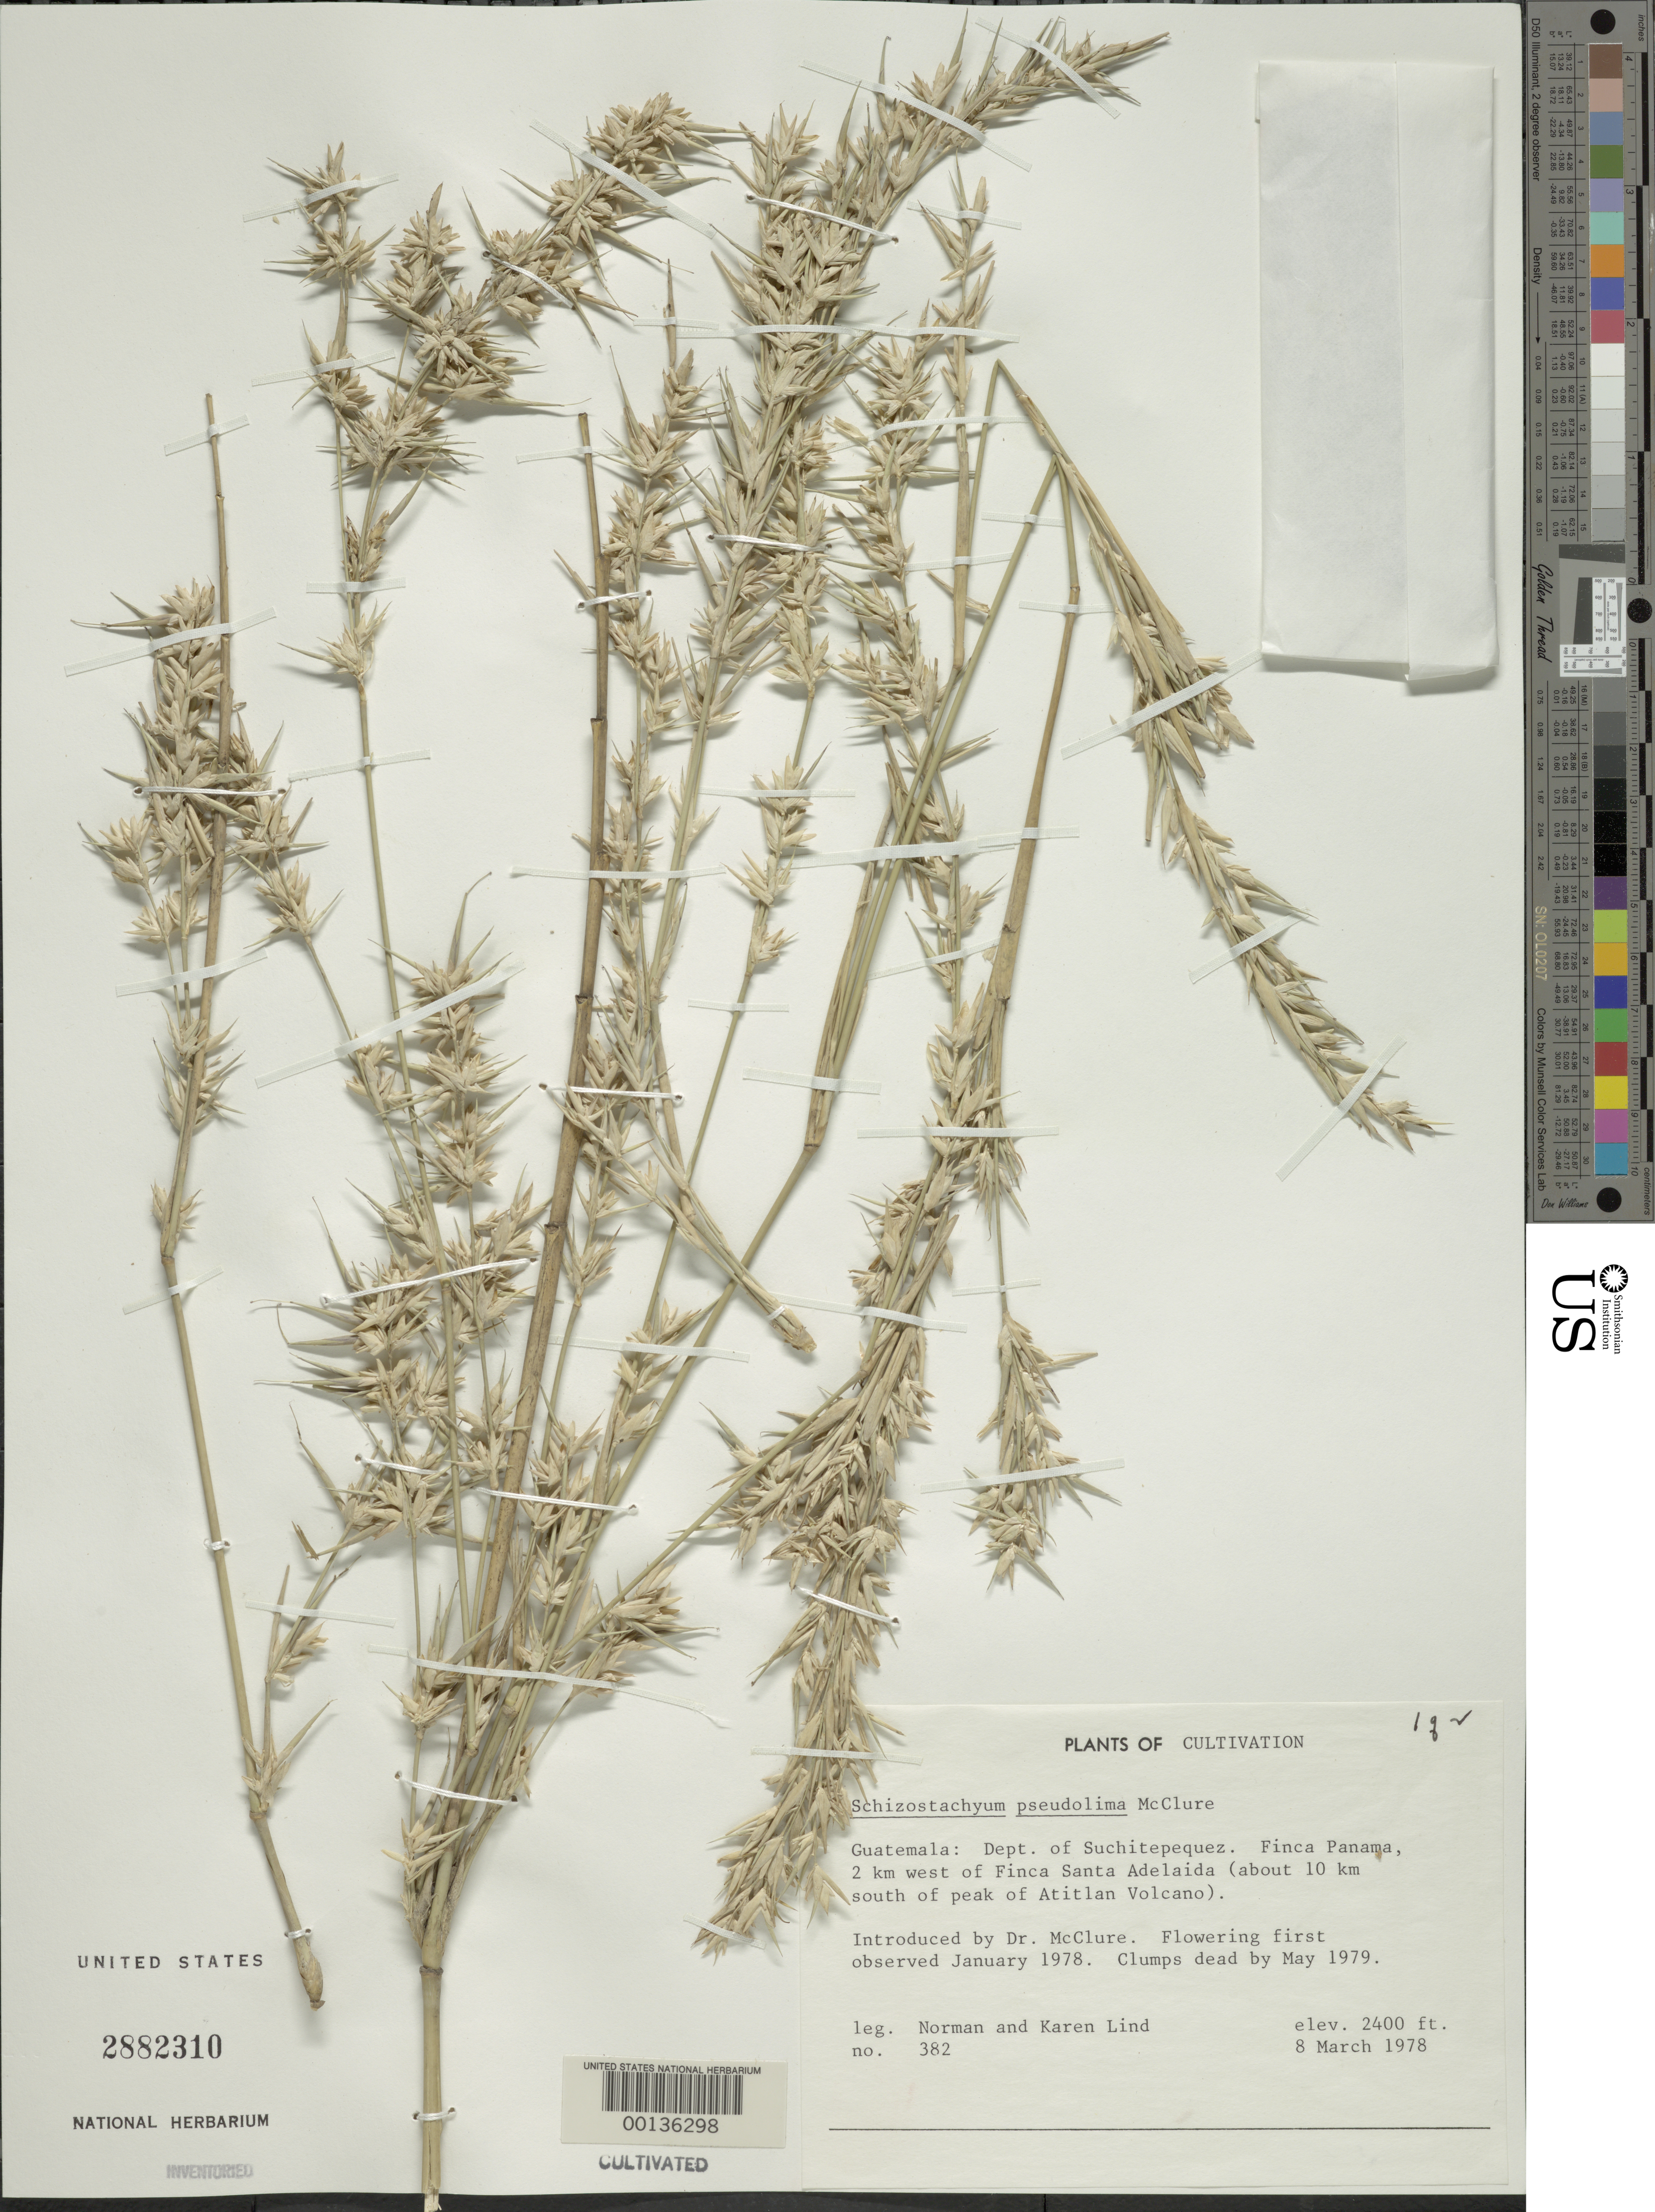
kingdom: Plantae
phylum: Tracheophyta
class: Liliopsida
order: Poales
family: Poaceae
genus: Schizostachyum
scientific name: Schizostachyum pseudolima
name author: McClure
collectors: N. Lind & K. Lind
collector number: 382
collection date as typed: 08 Mar 1978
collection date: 1978-03-08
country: Guatemala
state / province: Suchitepéquez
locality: Finca Panama, Finca Santa Adelaida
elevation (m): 732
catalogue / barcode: US 2882310